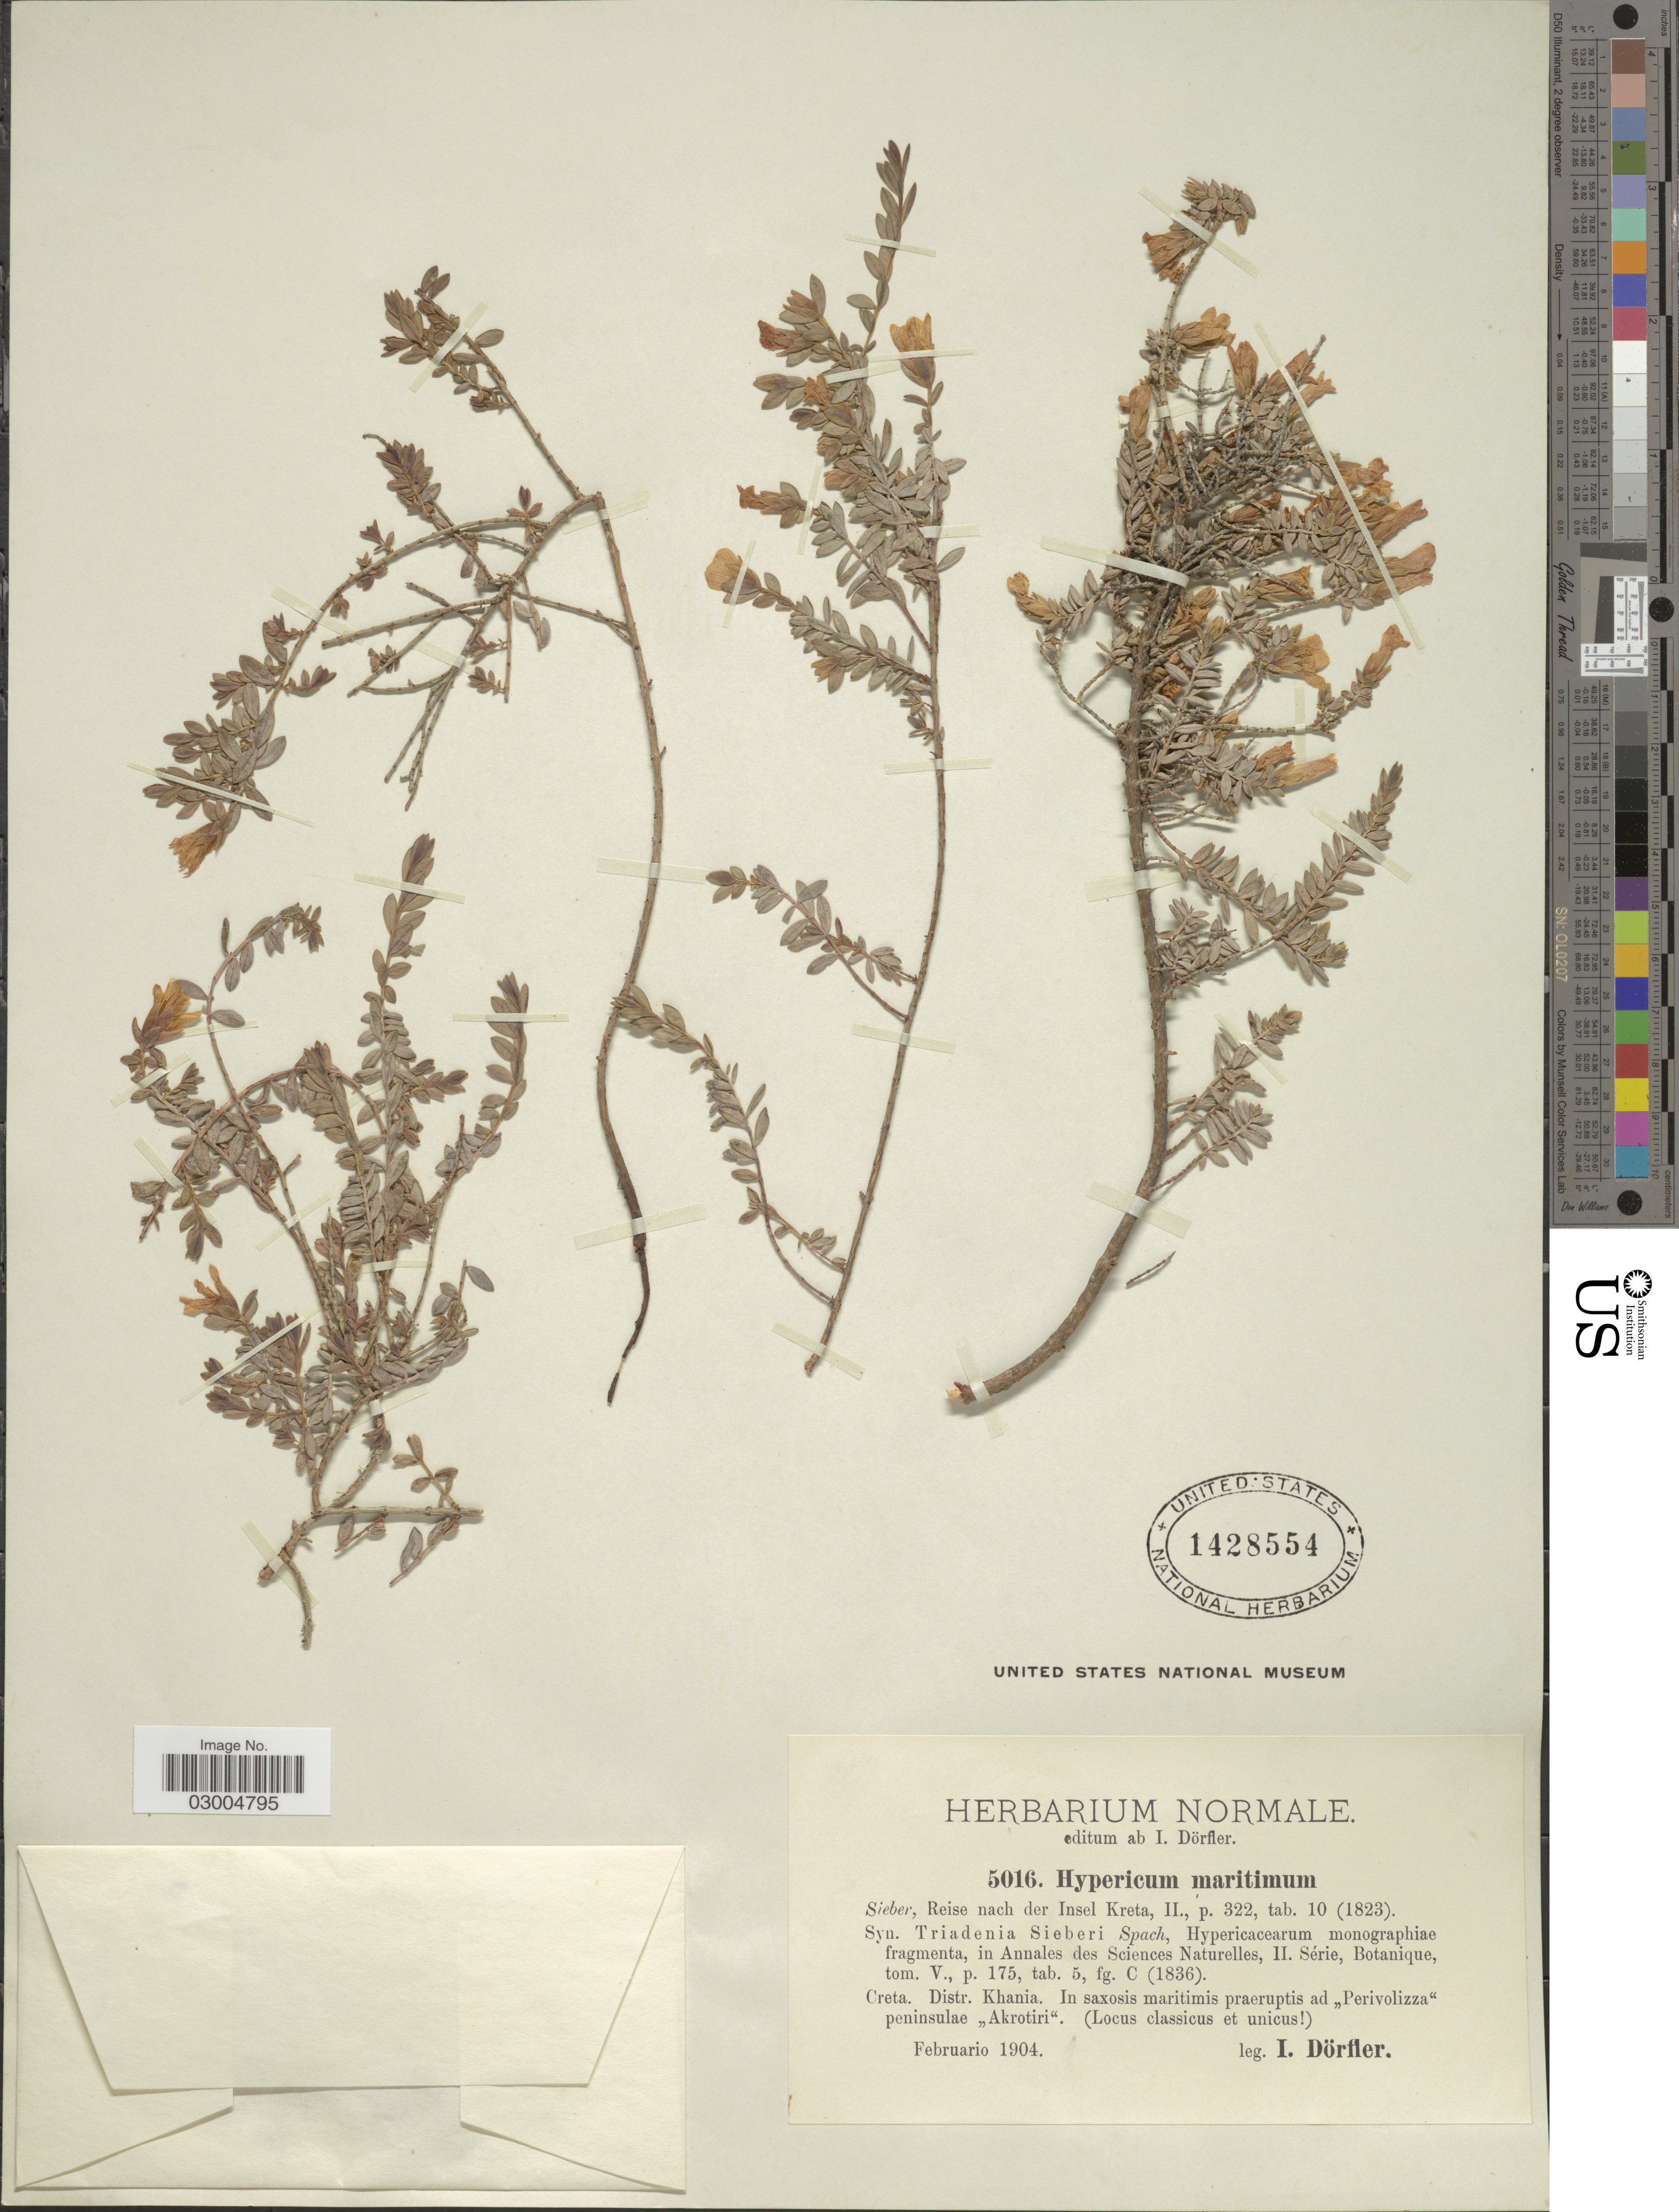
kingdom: Plantae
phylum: Tracheophyta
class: Magnoliopsida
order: Malpighiales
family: Hypericaceae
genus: Hypericum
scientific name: Hypericum maritimum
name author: Sieber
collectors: I. Dörfler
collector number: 5016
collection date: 1904-02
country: Greece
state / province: Crete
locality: Creta. Distr. Khania. In saxosis maritimis praeruptis ad "Perivolizza" peninsulæ "Akrotiri".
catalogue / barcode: US 1428554